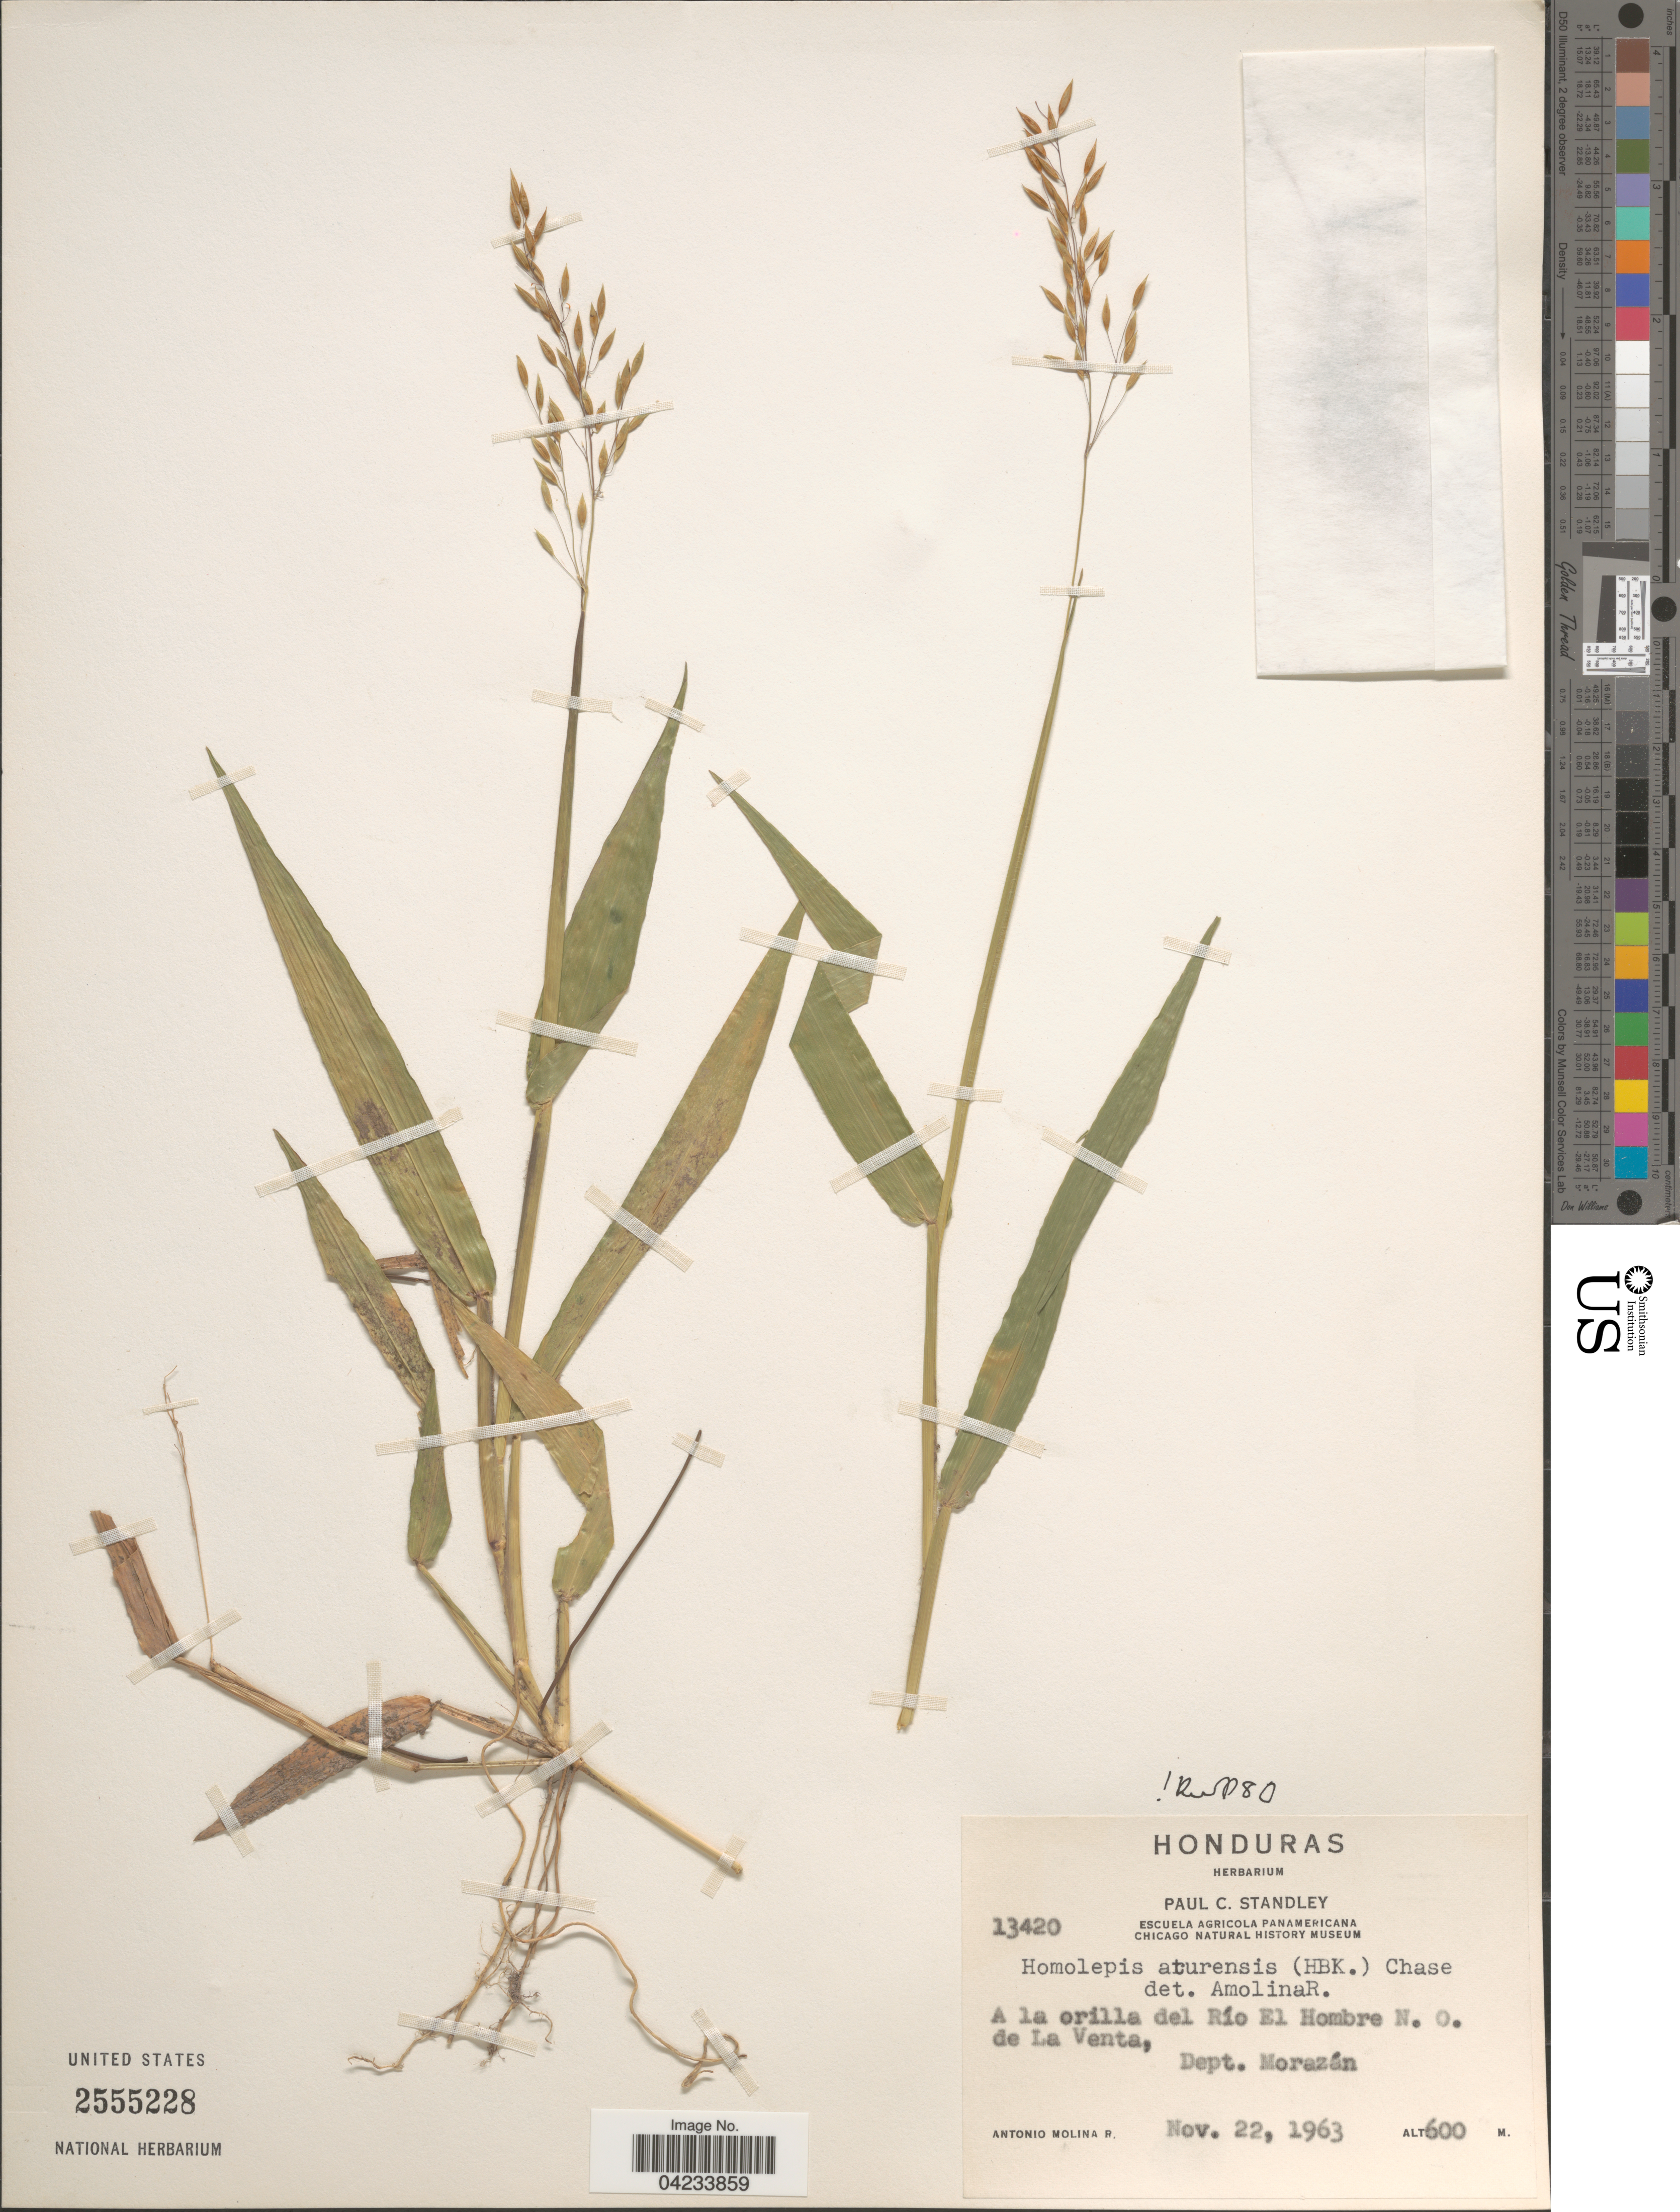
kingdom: Plantae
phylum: Tracheophyta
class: Liliopsida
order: Poales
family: Poaceae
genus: Homolepis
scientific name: Homolepis aturensis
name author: (Kunth) Chase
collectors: A. Molina R.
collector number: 13420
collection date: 1963-11-22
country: Honduras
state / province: Fco. Morazán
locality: A la orilla del Río El Hombre N. O. de La Venta, Dept. Morazán.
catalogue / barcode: US 2555228